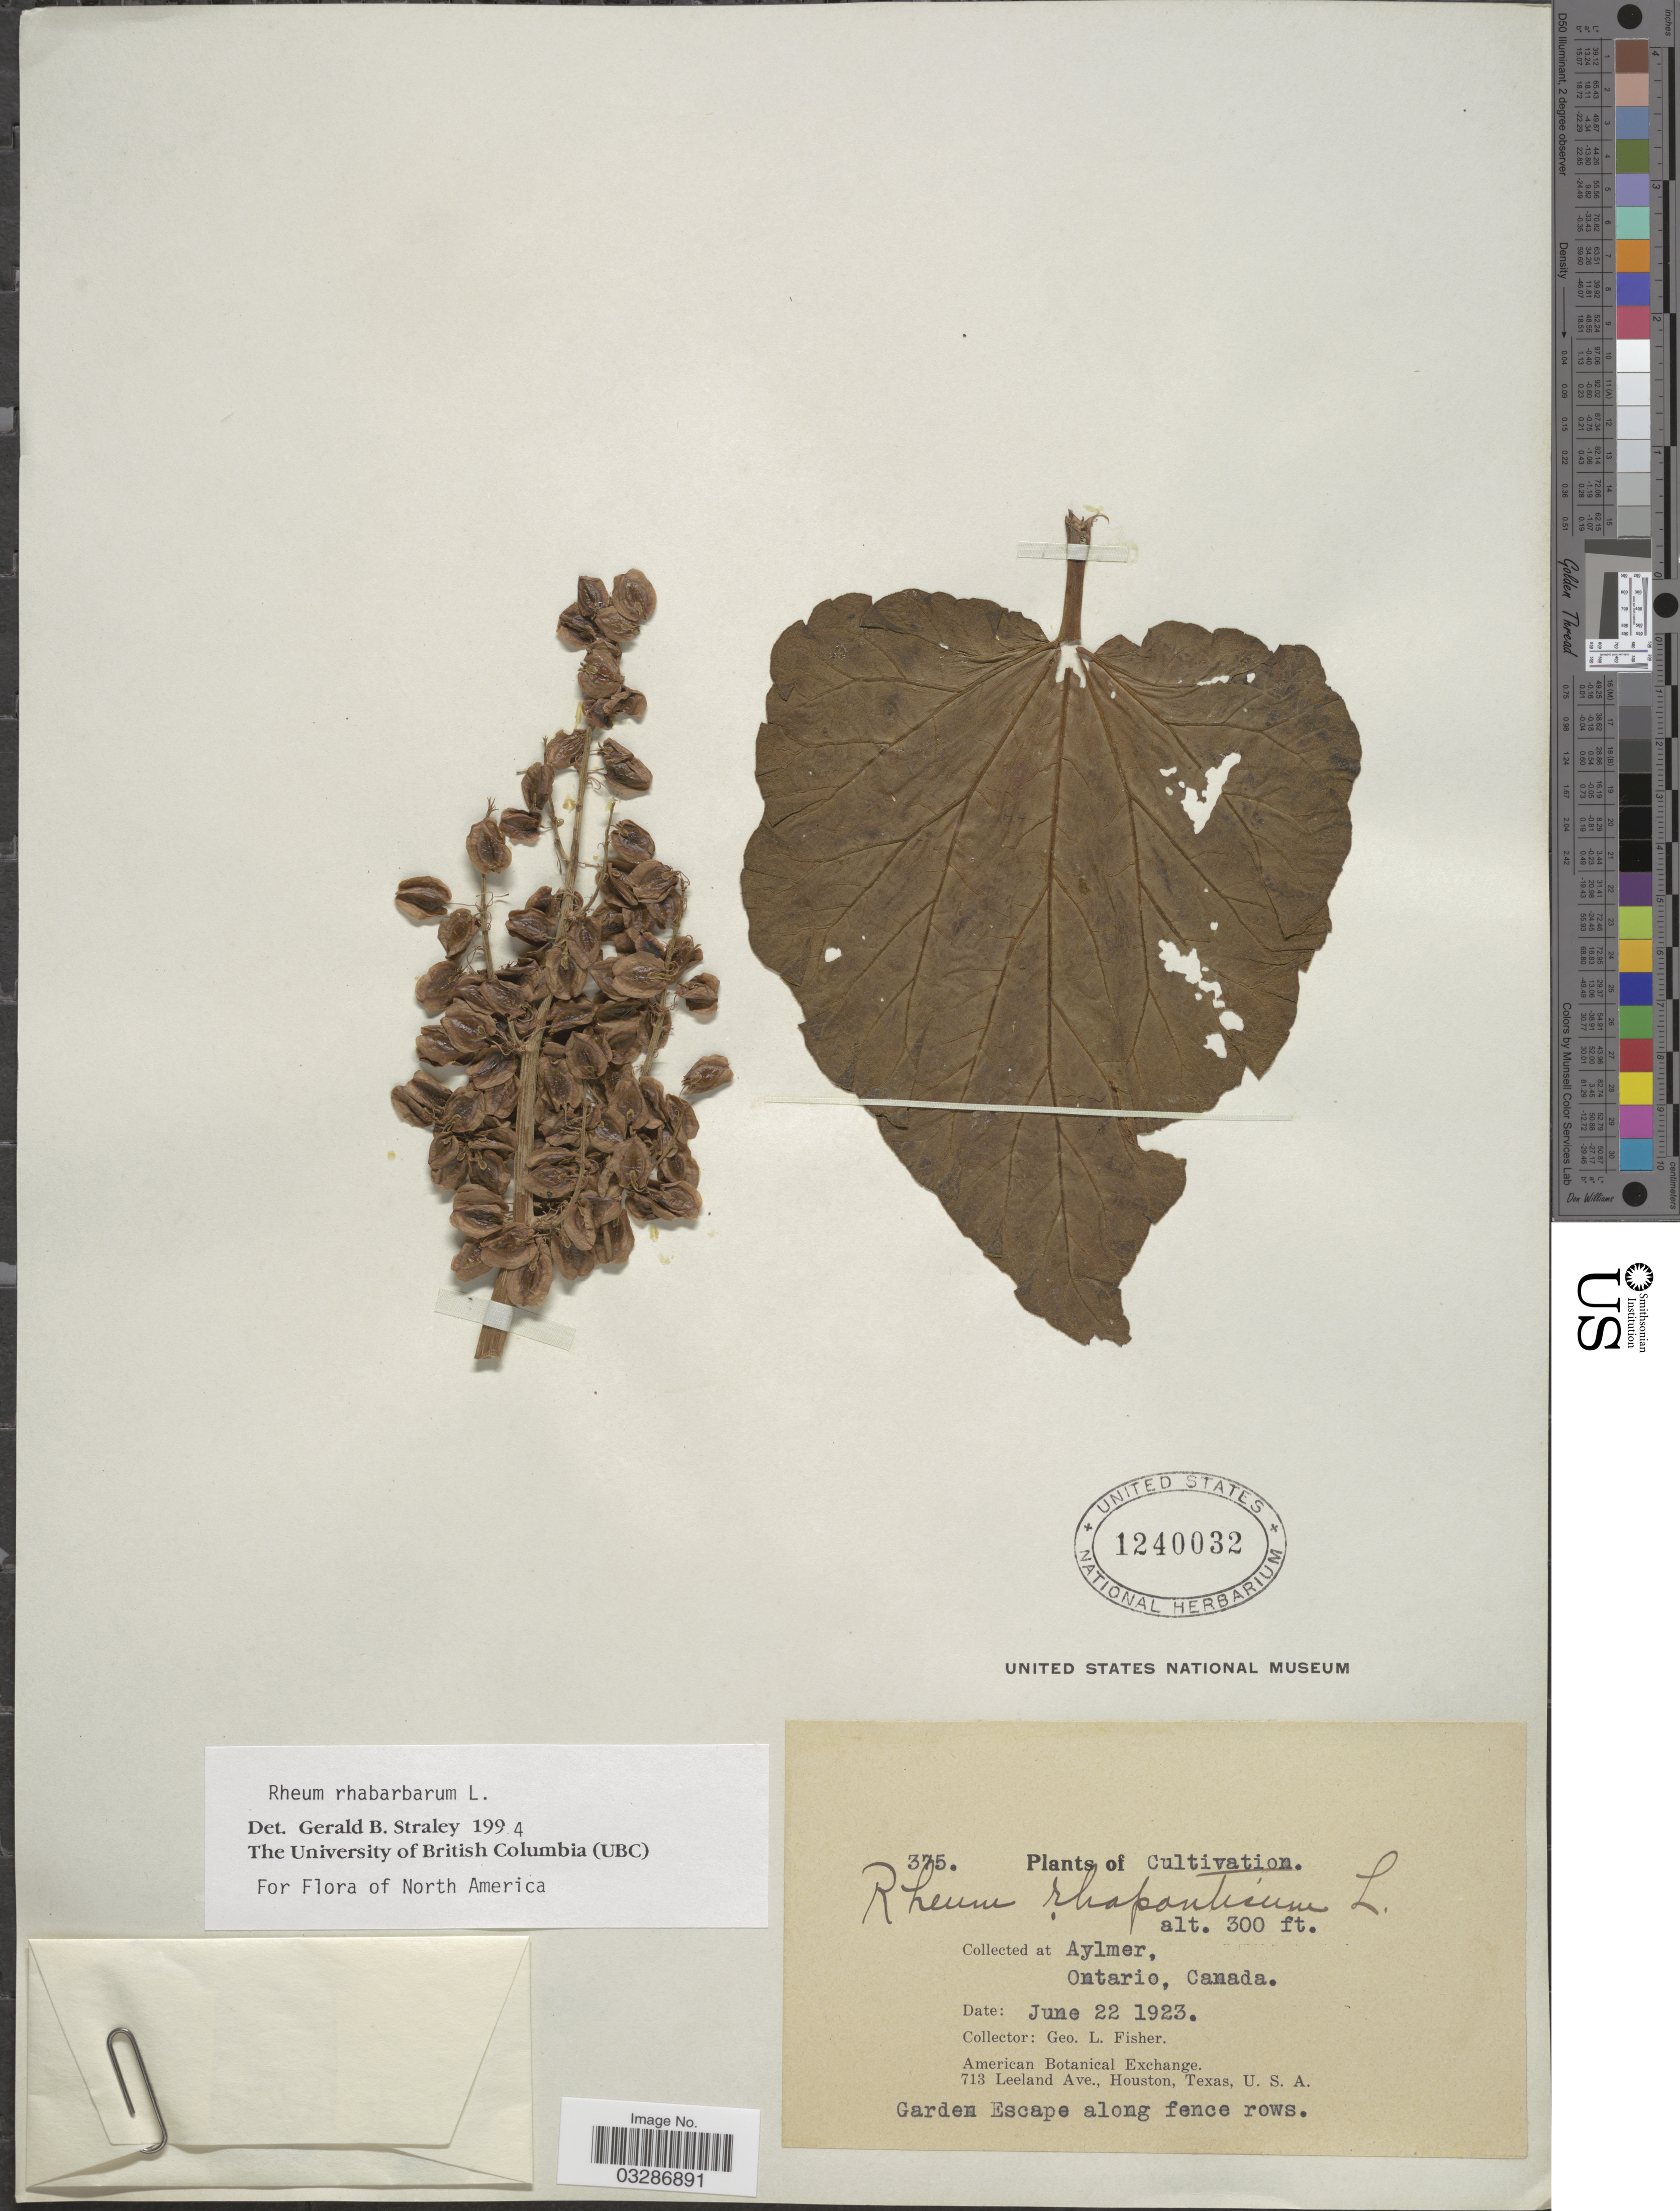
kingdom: Plantae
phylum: Tracheophyta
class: Magnoliopsida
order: Caryophyllales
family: Polygonaceae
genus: Rheum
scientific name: Rheum rhabarbarum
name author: L.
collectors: G. L. Fisher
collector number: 375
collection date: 1923-06-22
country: Canada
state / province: Ontario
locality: Aylmer.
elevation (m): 91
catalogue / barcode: US 1240032